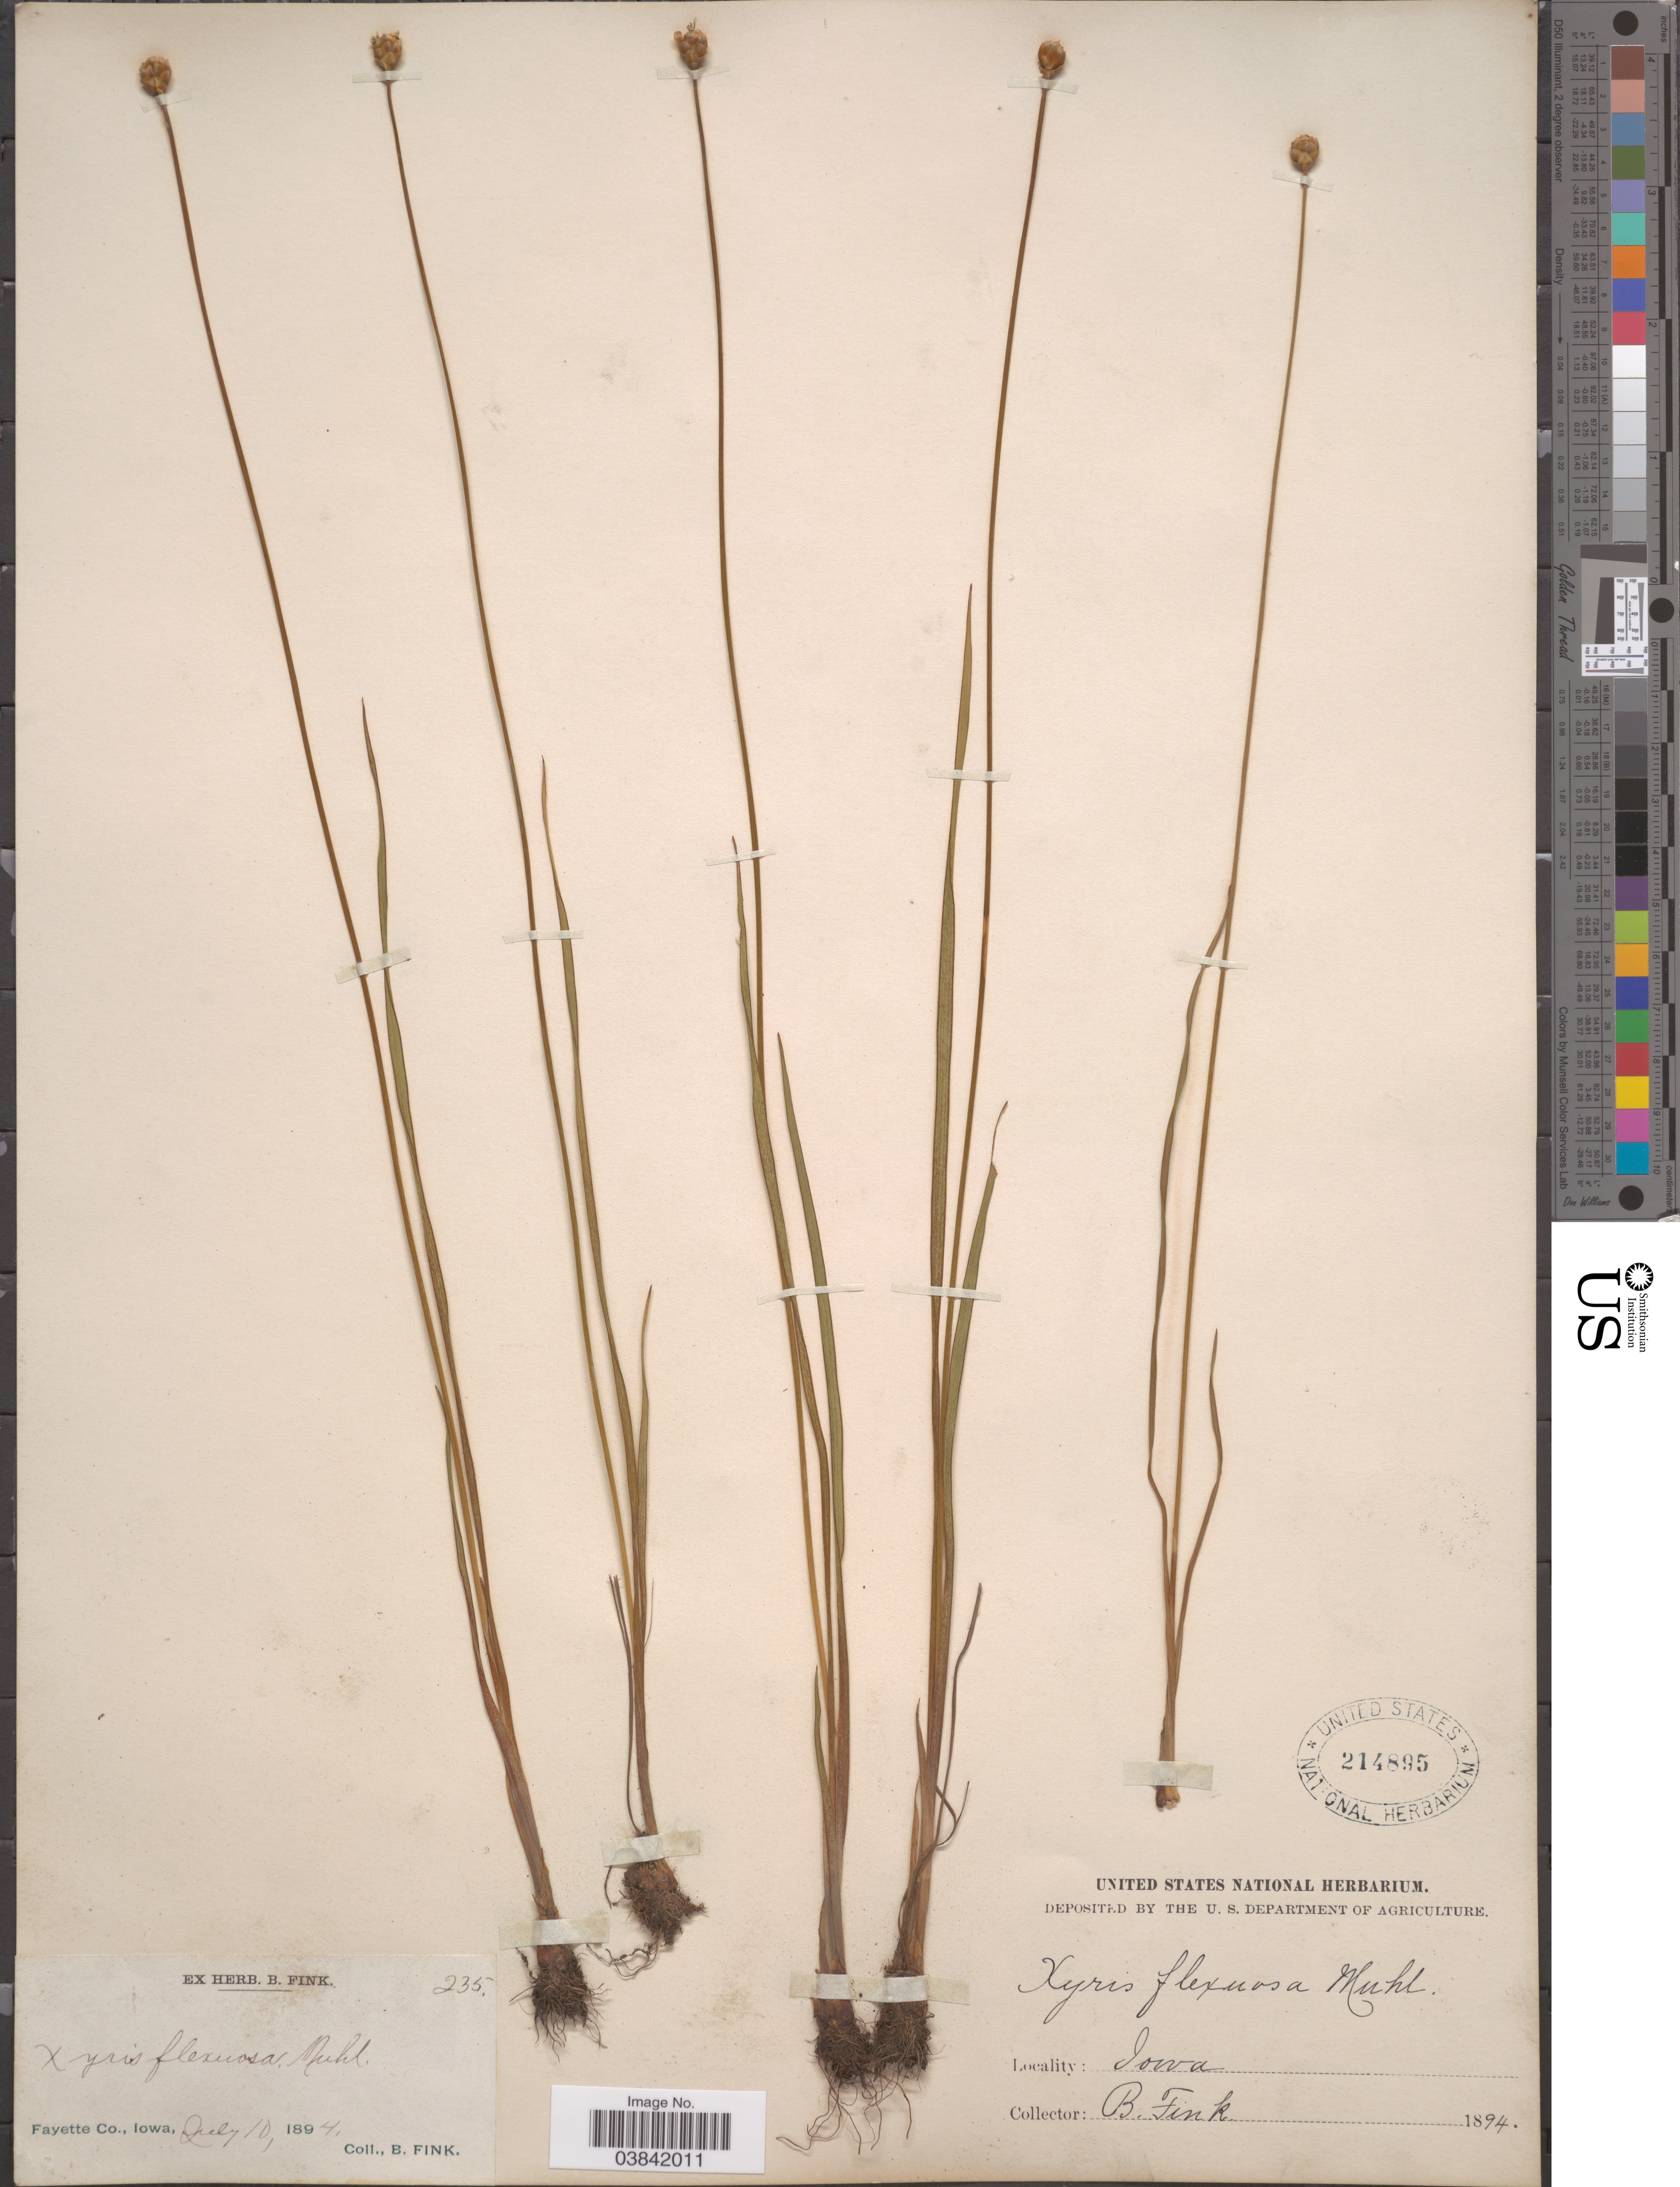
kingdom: Plantae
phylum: Tracheophyta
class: Liliopsida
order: Poales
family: Xyridaceae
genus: Xyris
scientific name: Xyris torta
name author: Sm.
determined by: Strong, Mark T., (BOT), Smithsonian Institution - National Museum of Natural History (UNITED STATES)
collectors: B. Fink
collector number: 235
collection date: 1894-07-10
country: United States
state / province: Iowa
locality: Fayette Co.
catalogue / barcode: US 214895